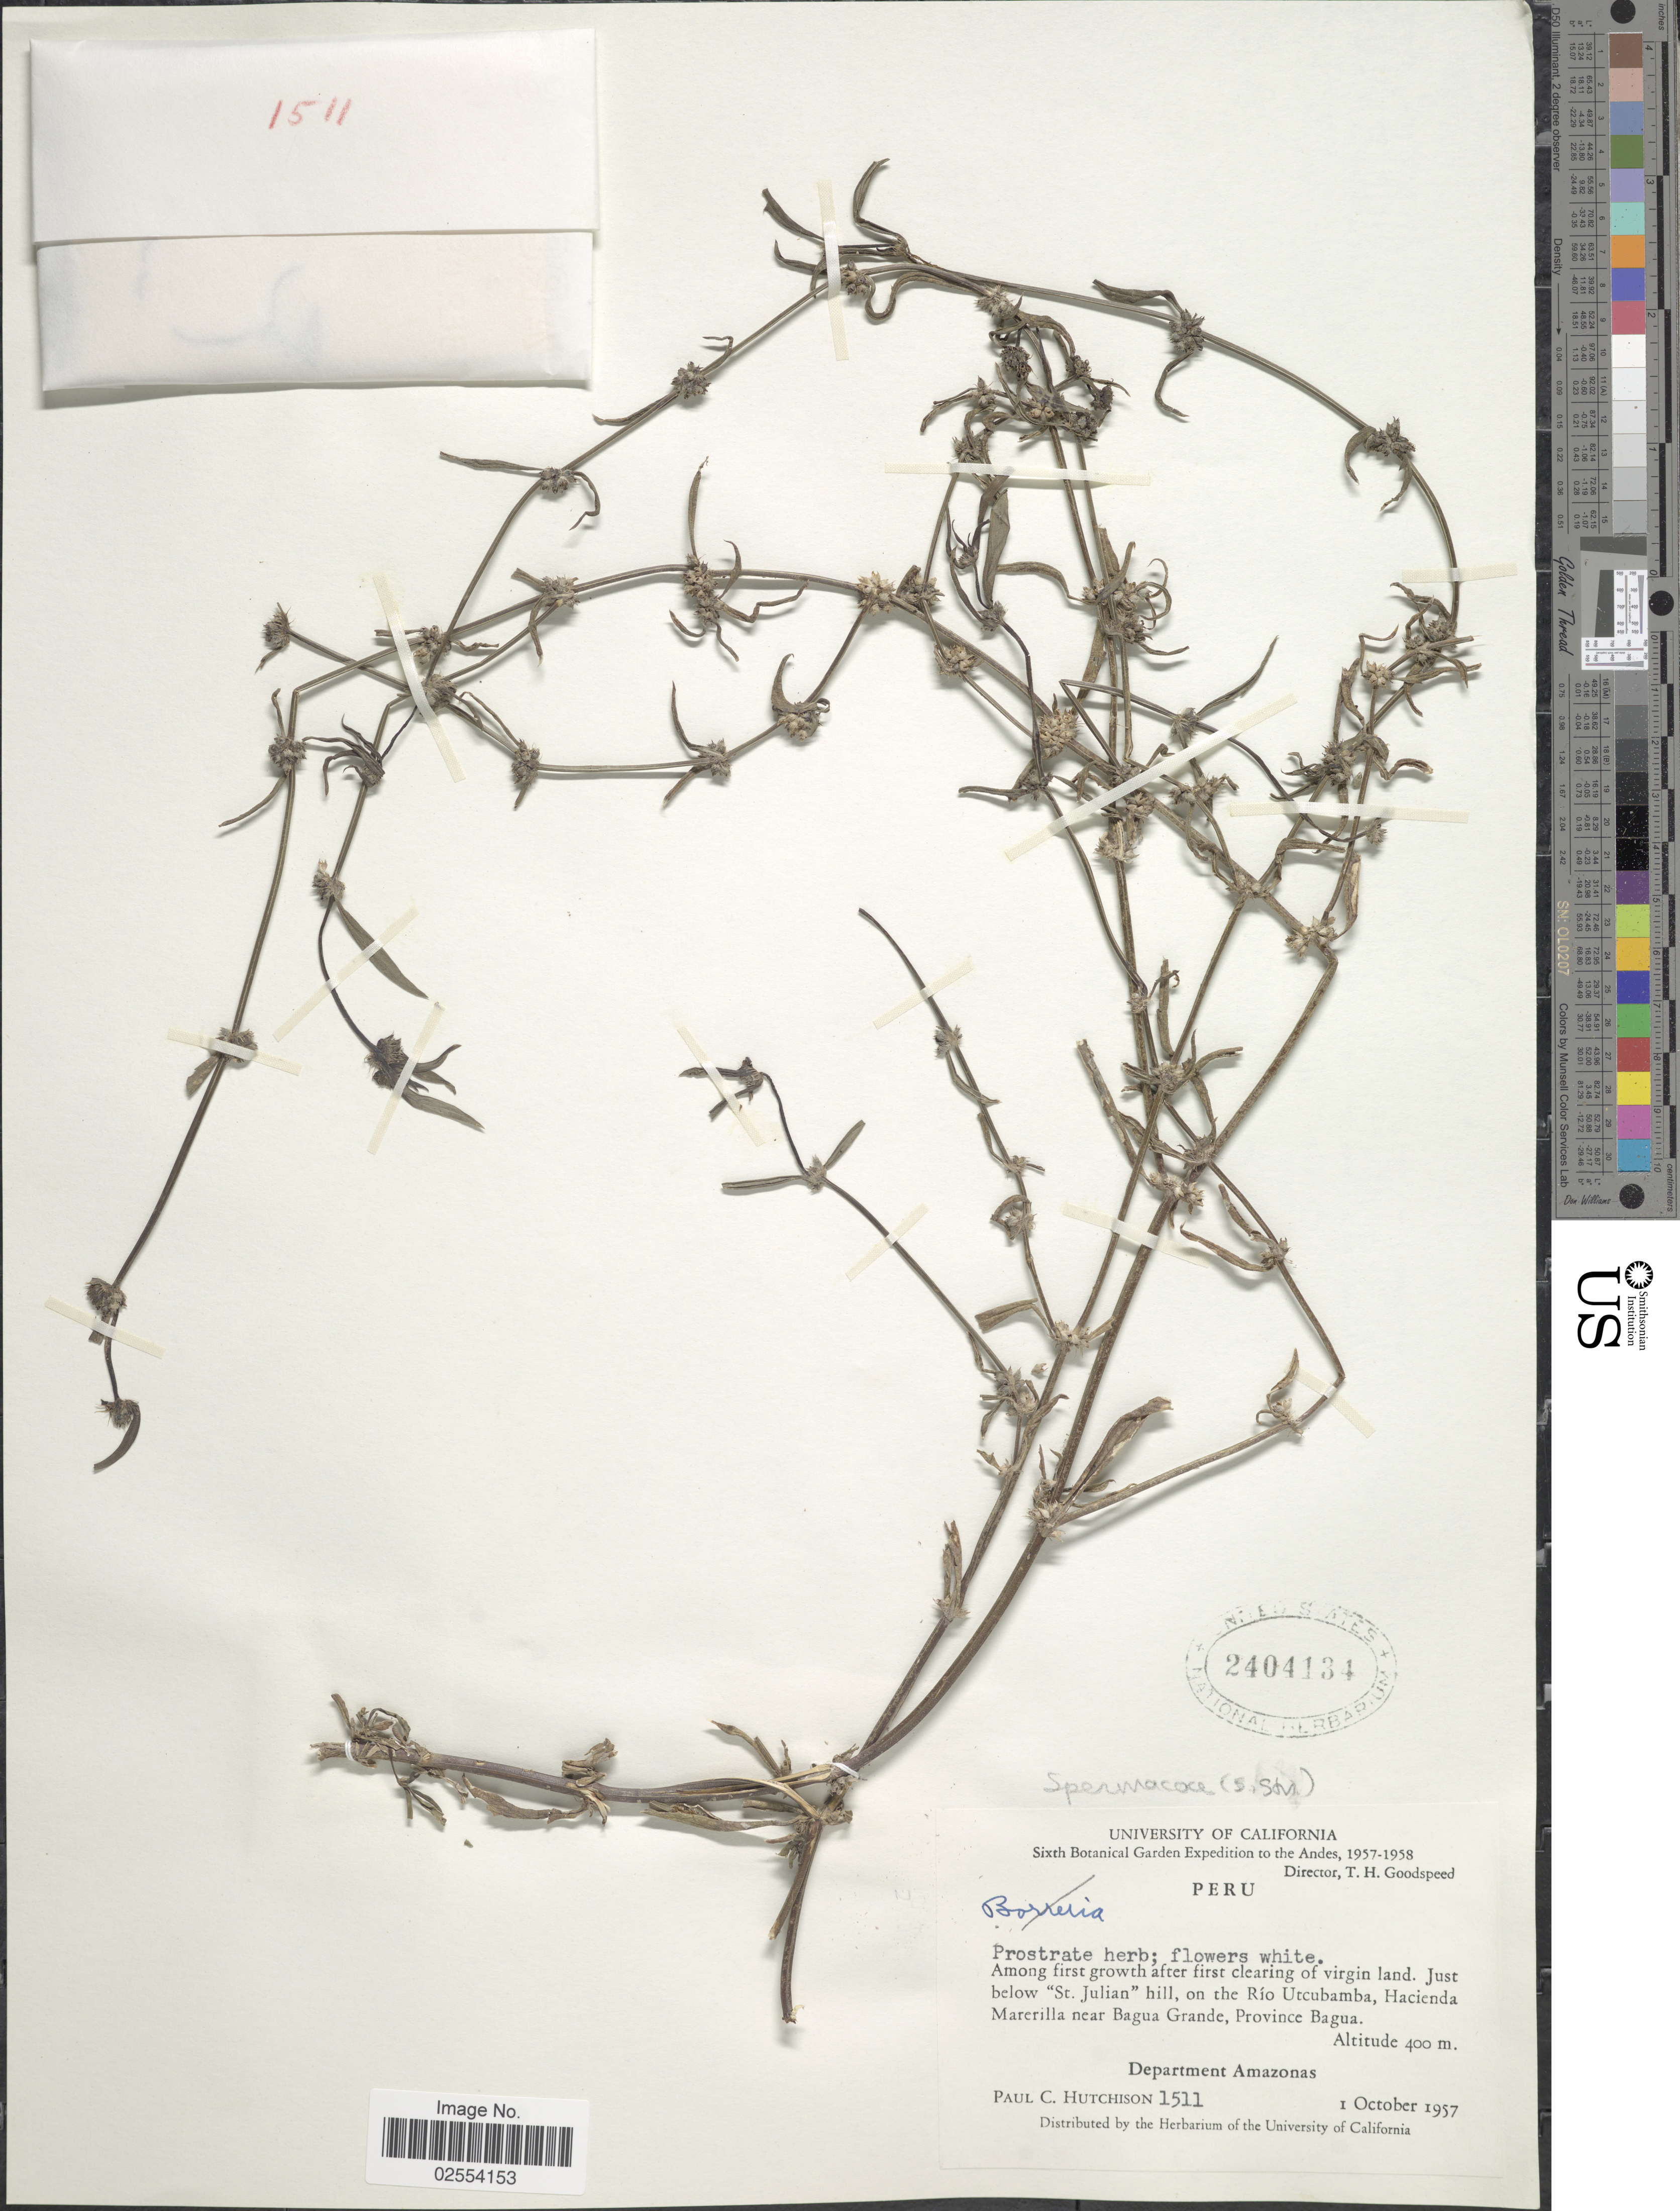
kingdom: Plantae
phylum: Tracheophyta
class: Magnoliopsida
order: Gentianales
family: Rubiaceae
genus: Spermacoce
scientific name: Spermacoce sp.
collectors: P. C. Hutchison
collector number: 1511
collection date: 1957-10-01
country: Peru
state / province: Amazonas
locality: The Andes, Just below 'St Julian' hill, on the Río Utcubamba, Hacienda Marerilla near Bagua Grande, Province Bagua, Department Amazonas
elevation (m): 400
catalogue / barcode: US 2404134